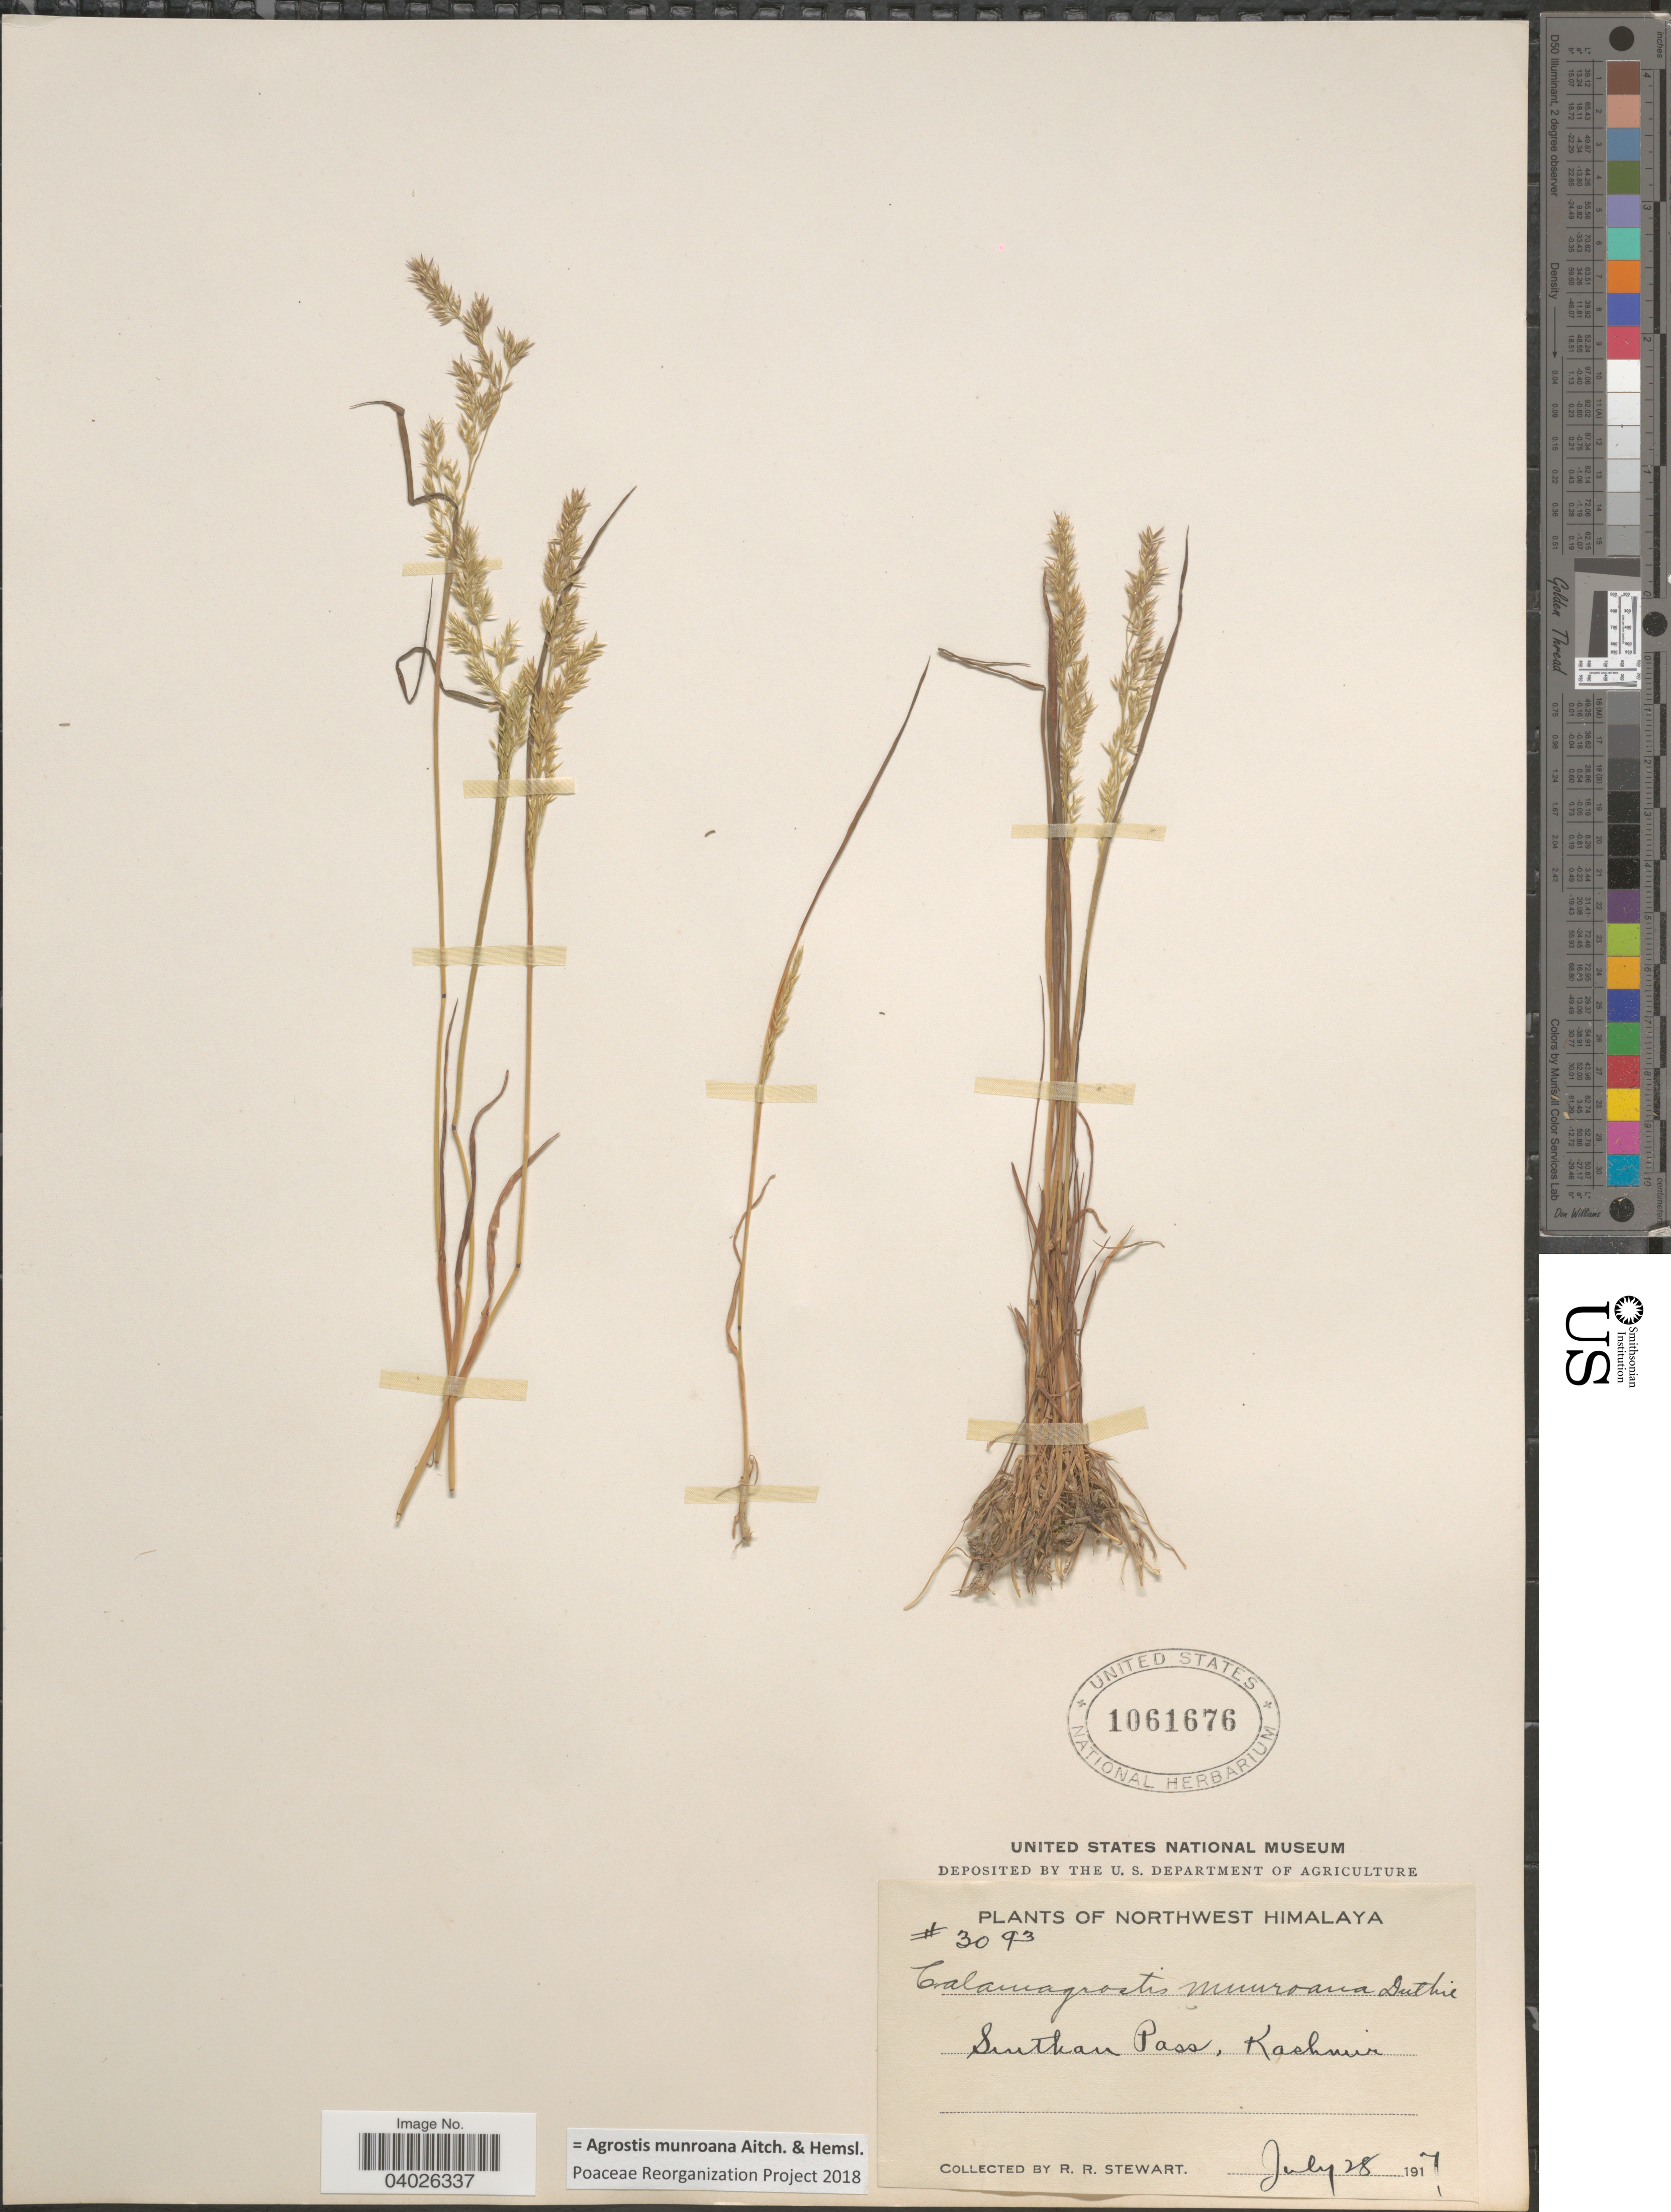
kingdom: Plantae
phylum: Tracheophyta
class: Liliopsida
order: Poales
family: Poaceae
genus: Agrostis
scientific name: Agrostis munroana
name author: Aitch. & Hemsl.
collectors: R. Stewart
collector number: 3093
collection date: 1917-07-28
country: India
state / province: Jammu and Kashmir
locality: Northwest Himalaya. Sintkan Pass, Kashmir.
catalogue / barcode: US 1061676